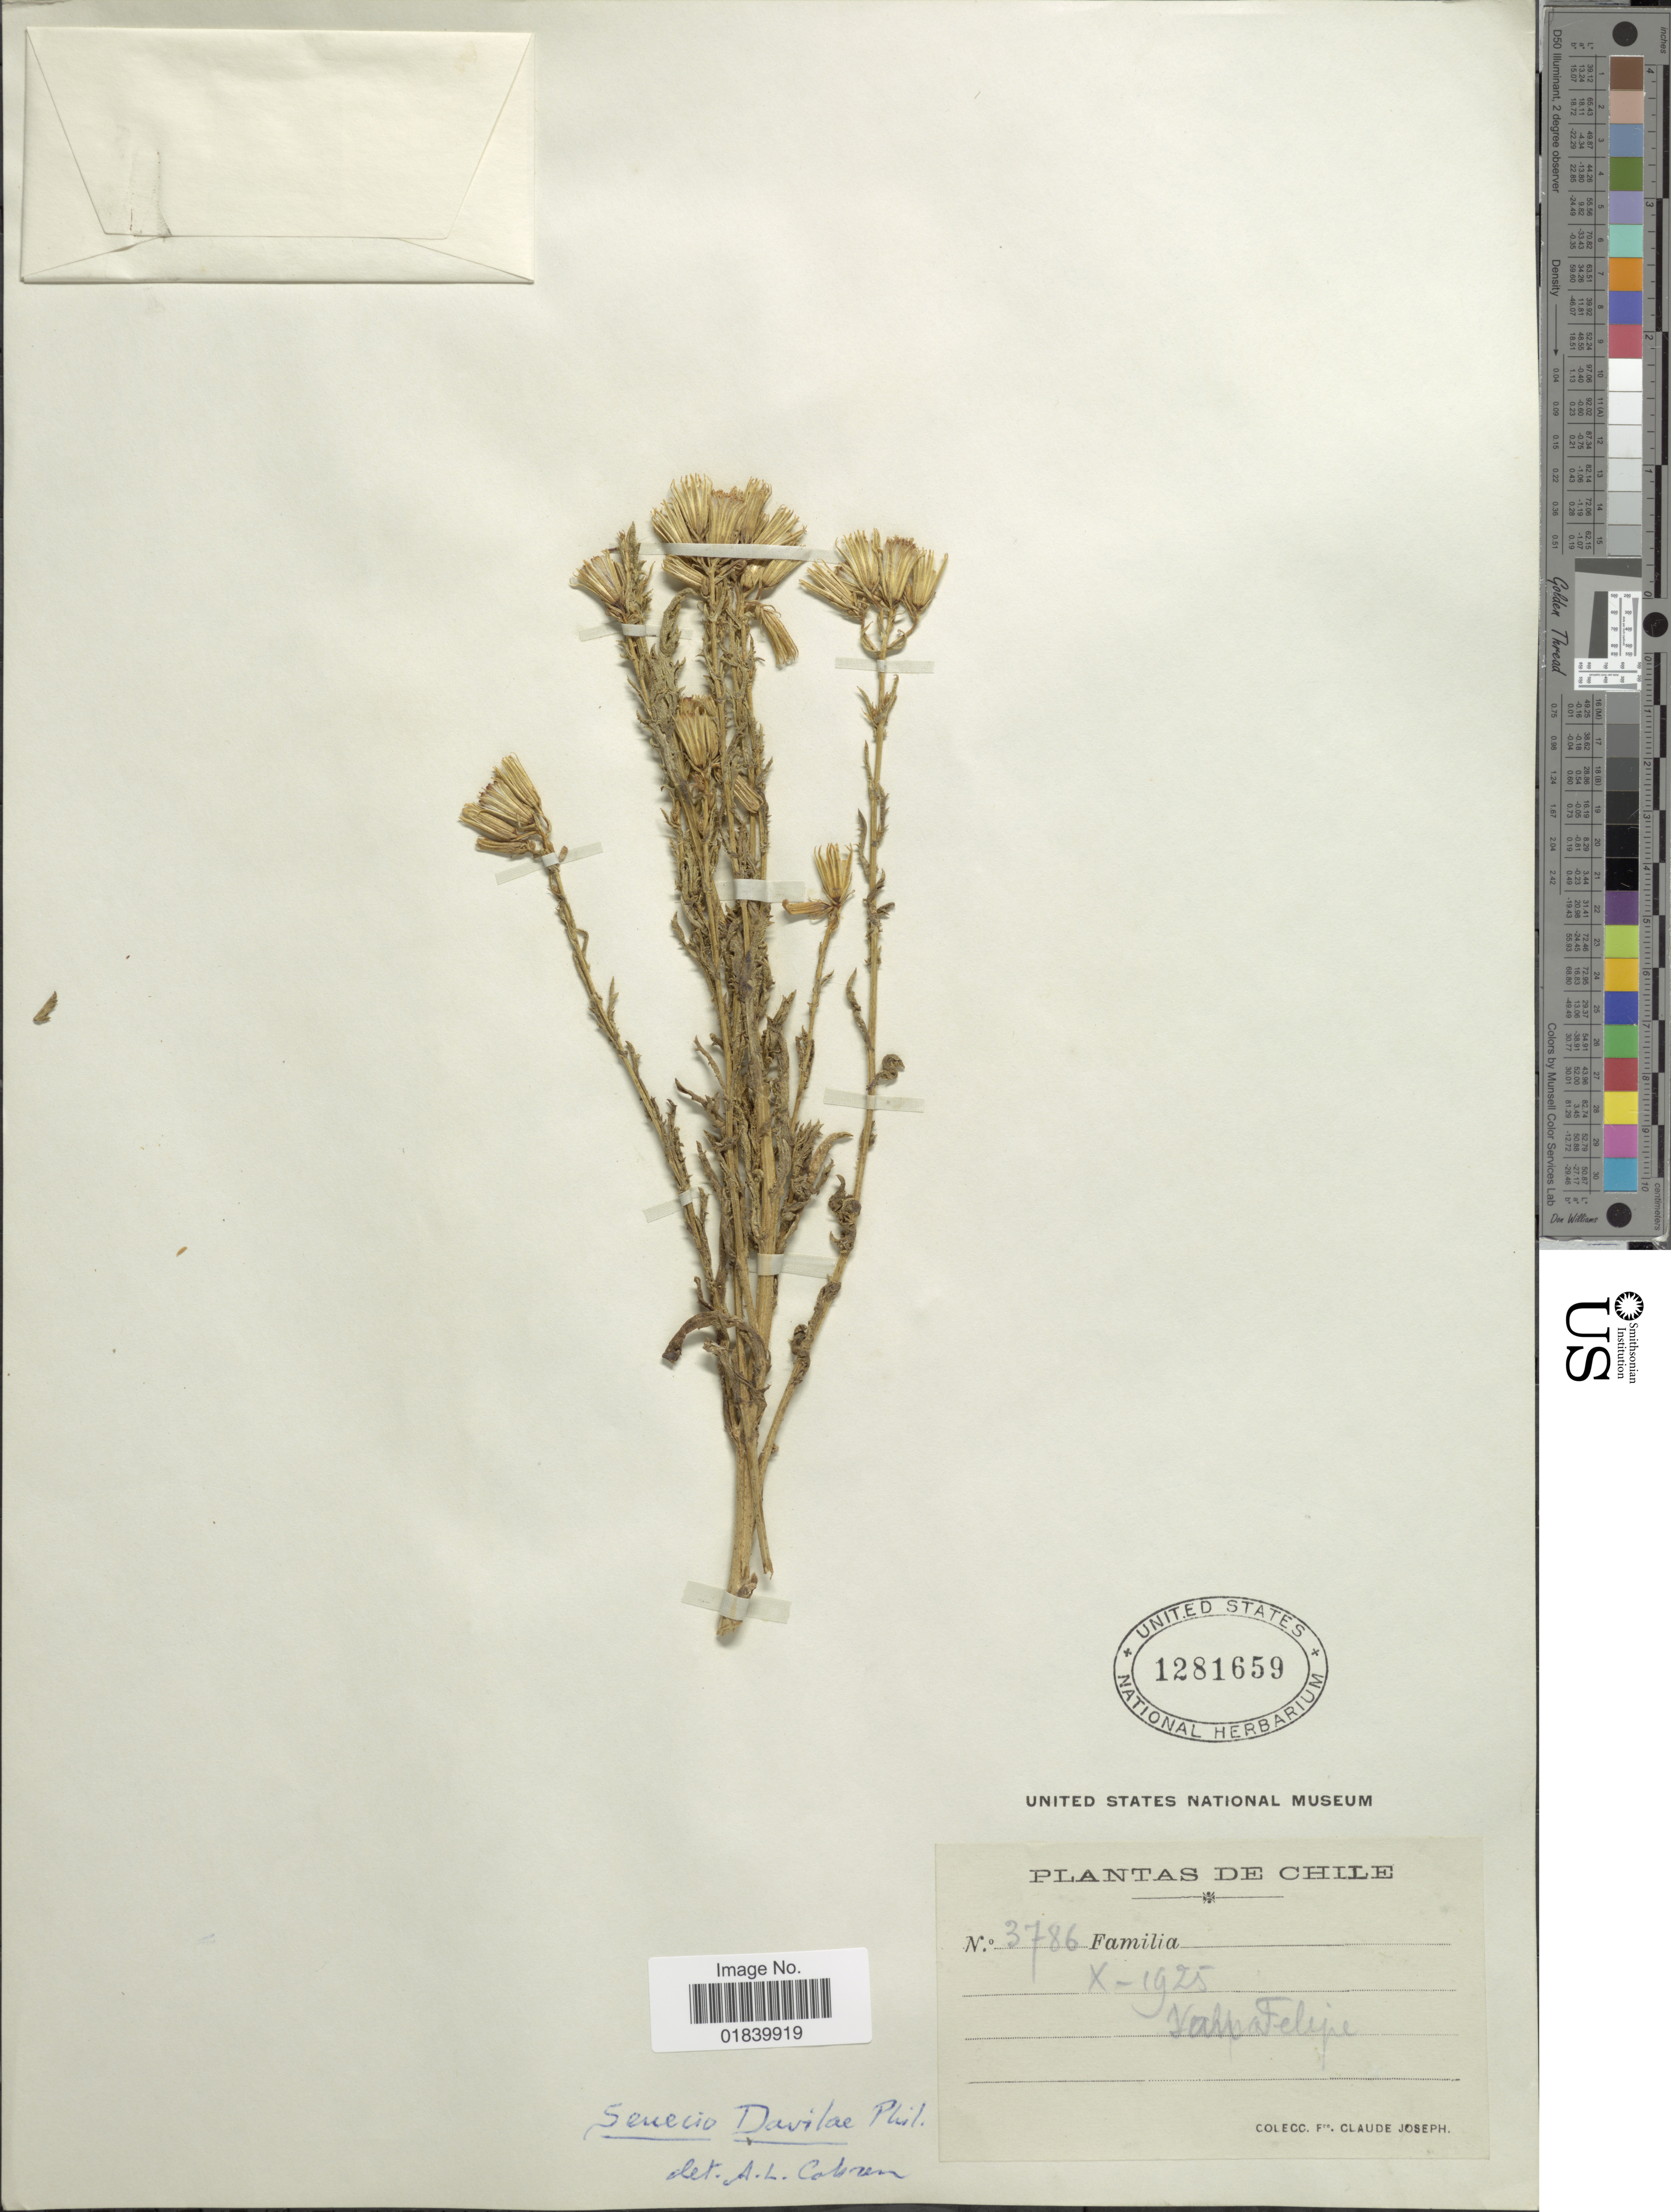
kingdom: Plantae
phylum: Tracheophyta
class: Magnoliopsida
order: Asterales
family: Asteraceae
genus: Senecio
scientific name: Senecio davilae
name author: Phil.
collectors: Bro. Claude-Joseph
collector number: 3786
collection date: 1925-10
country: Chile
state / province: Atacama (III)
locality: San Felipe.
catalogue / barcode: US 1281659